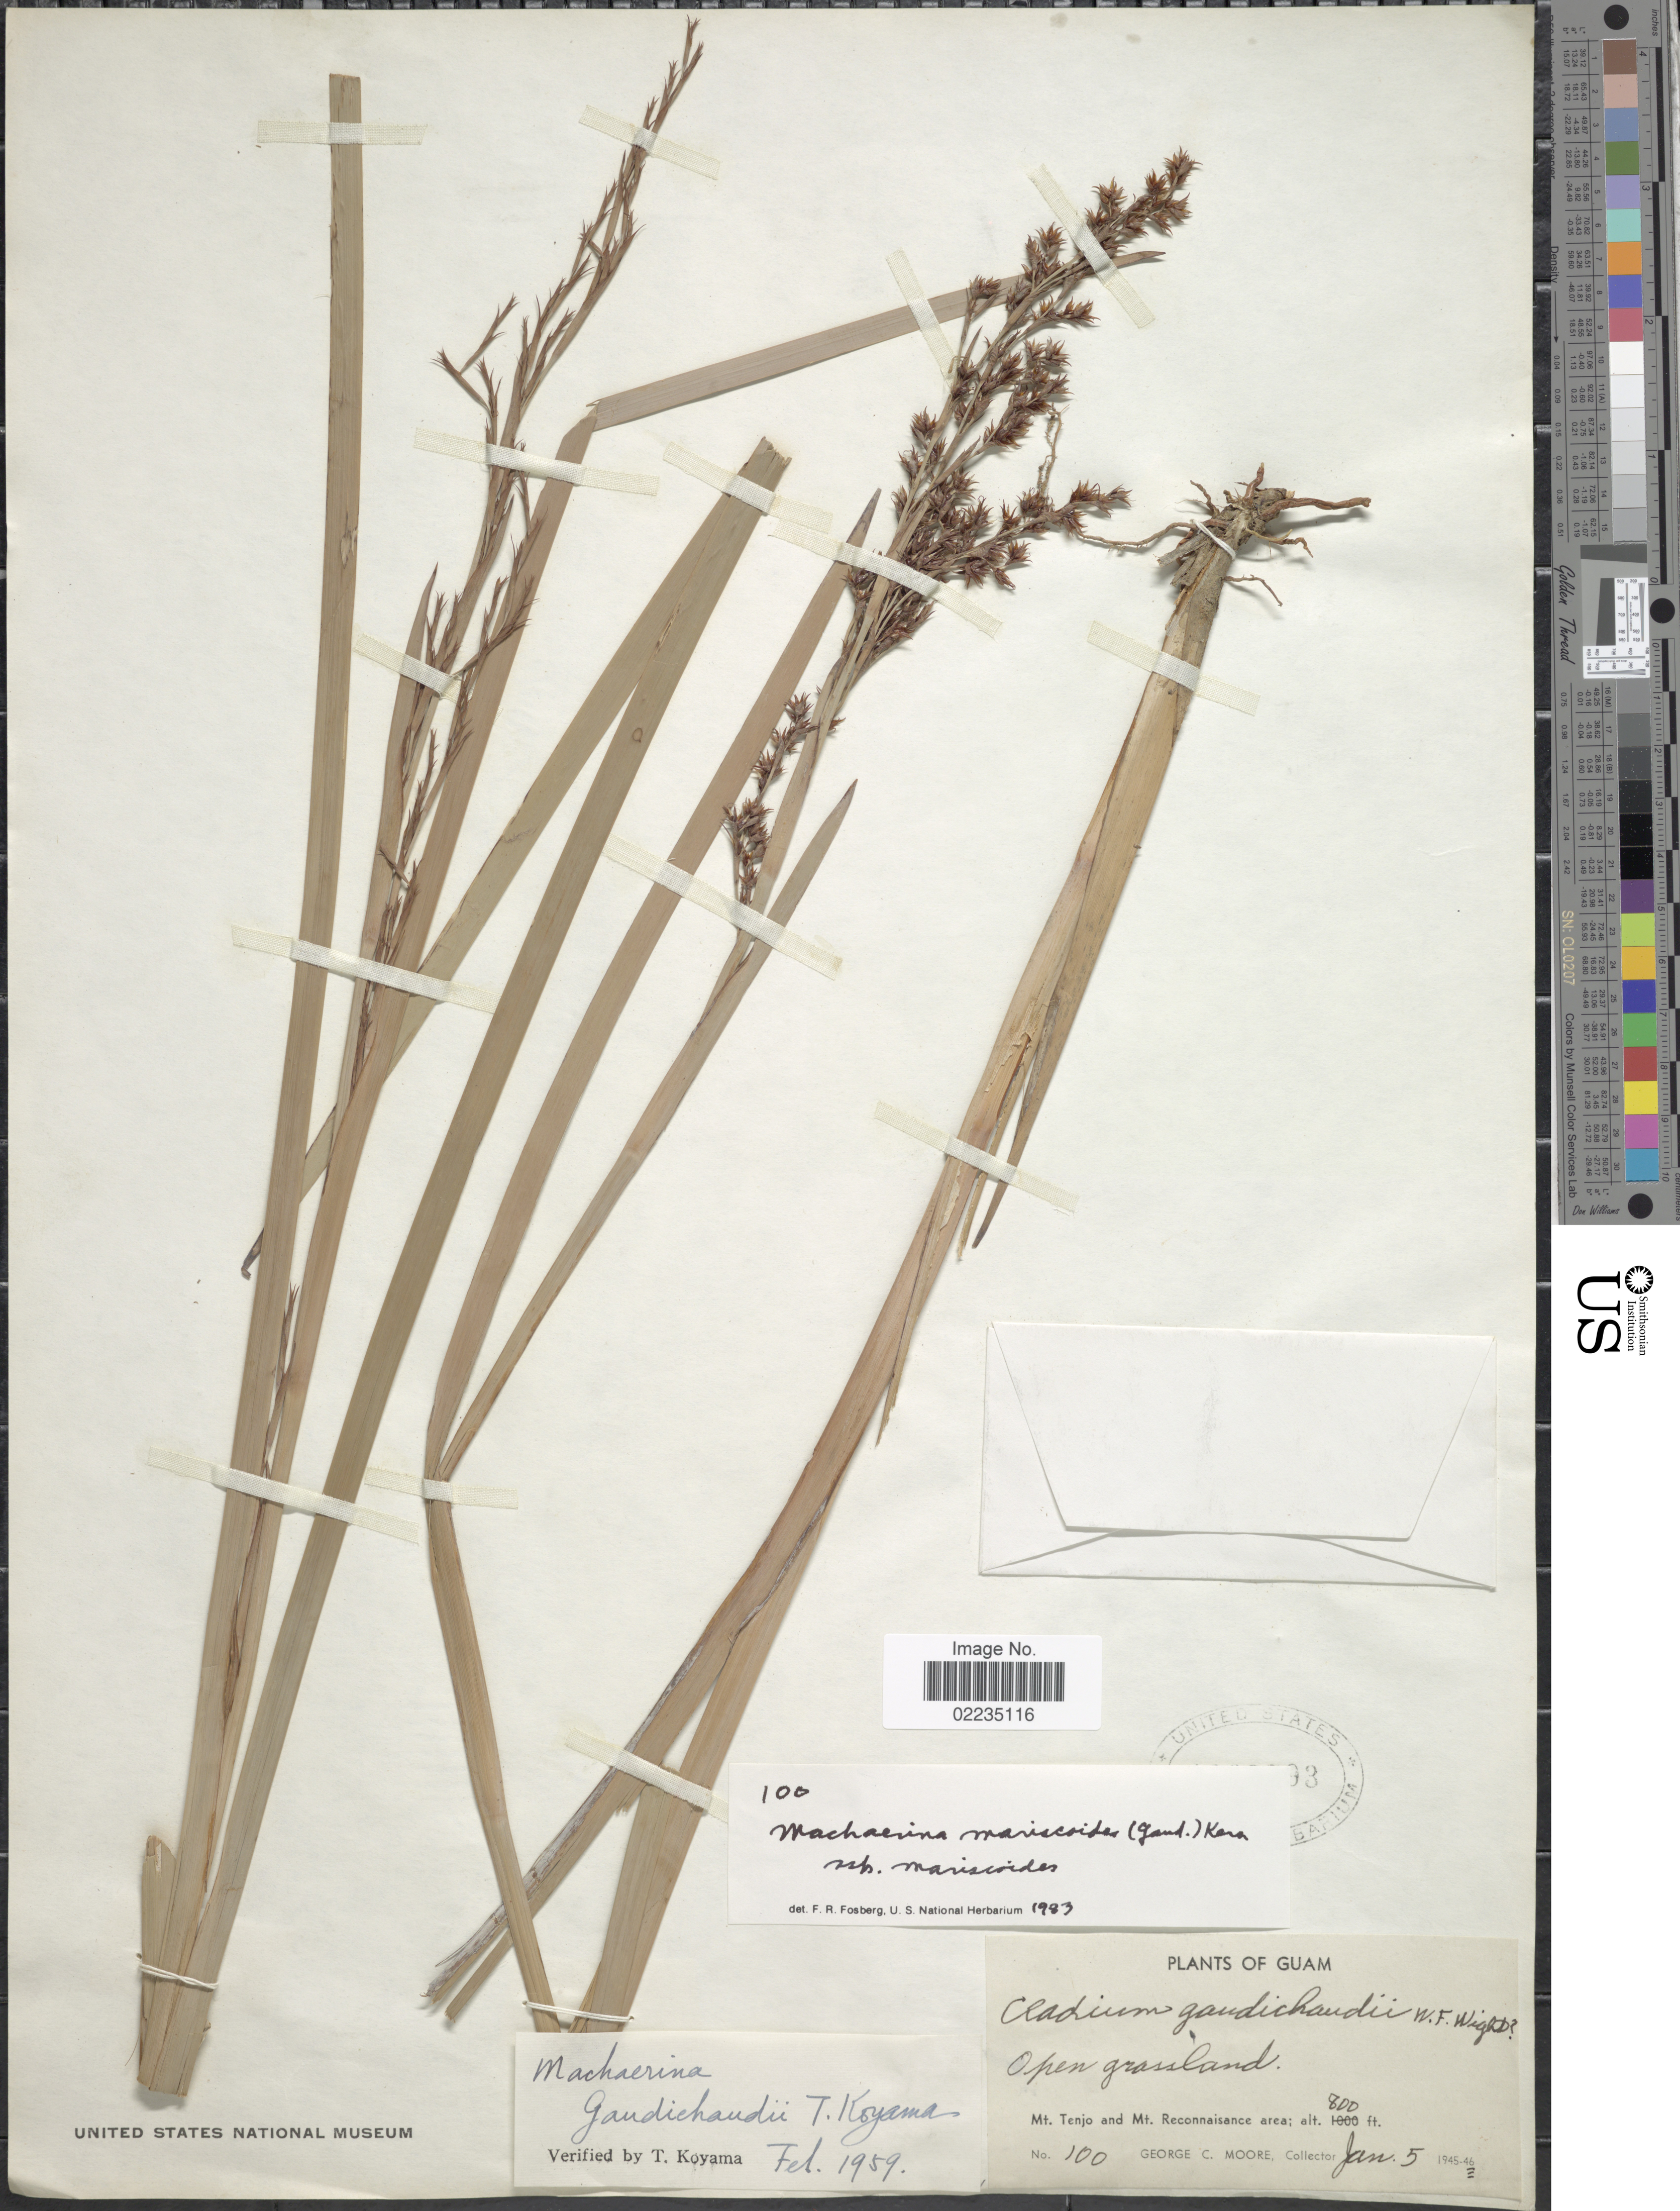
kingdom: Plantae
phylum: Tracheophyta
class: Liliopsida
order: Poales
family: Cyperaceae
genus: Machaerina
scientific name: Machaerina mariscoides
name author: (Gaudich.) J. Kern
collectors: G. C. Moore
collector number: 100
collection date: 1945-01-05/1946-01-05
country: Guam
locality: Mt. Tenjo and Mt. Reconnaisance area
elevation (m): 244